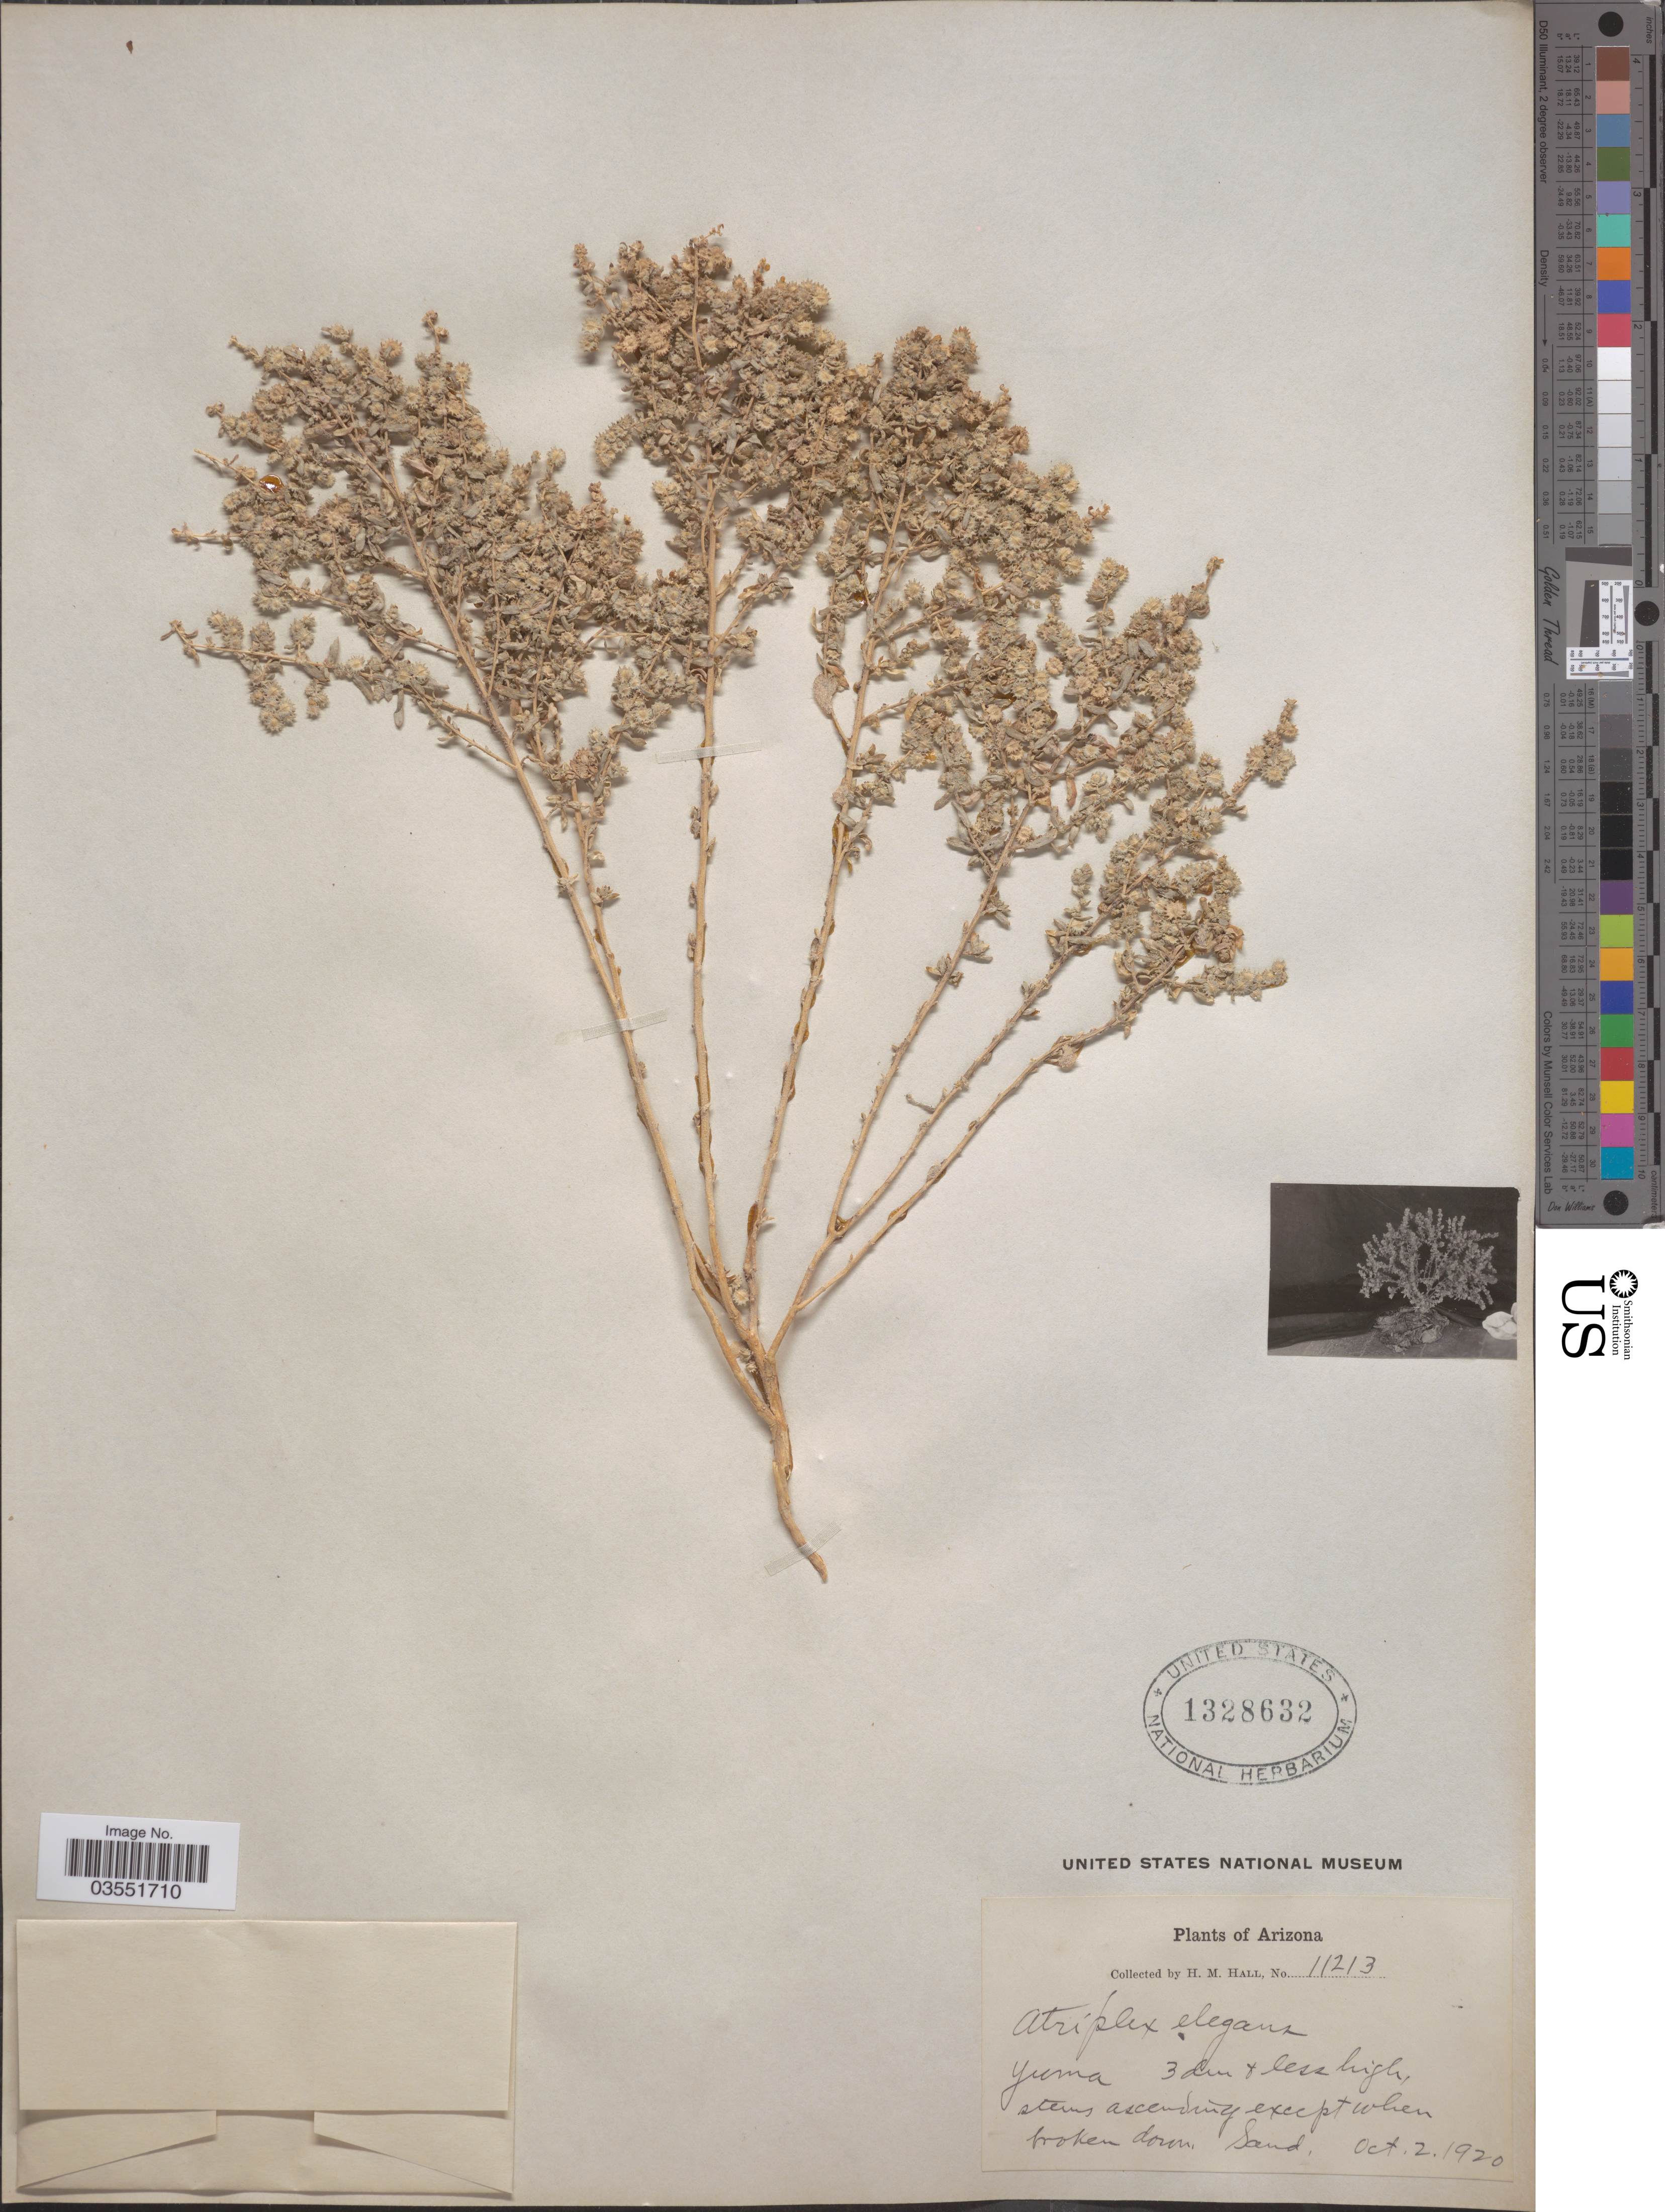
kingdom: Plantae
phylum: Tracheophyta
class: Magnoliopsida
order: Caryophyllales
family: Amaranthaceae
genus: Atriplex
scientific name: Atriplex elegans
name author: (Moq.) D. Dietr.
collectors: H. M. Hall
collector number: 11213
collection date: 1920-10-02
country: United States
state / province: Arizona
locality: Yuma.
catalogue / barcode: US 1328632